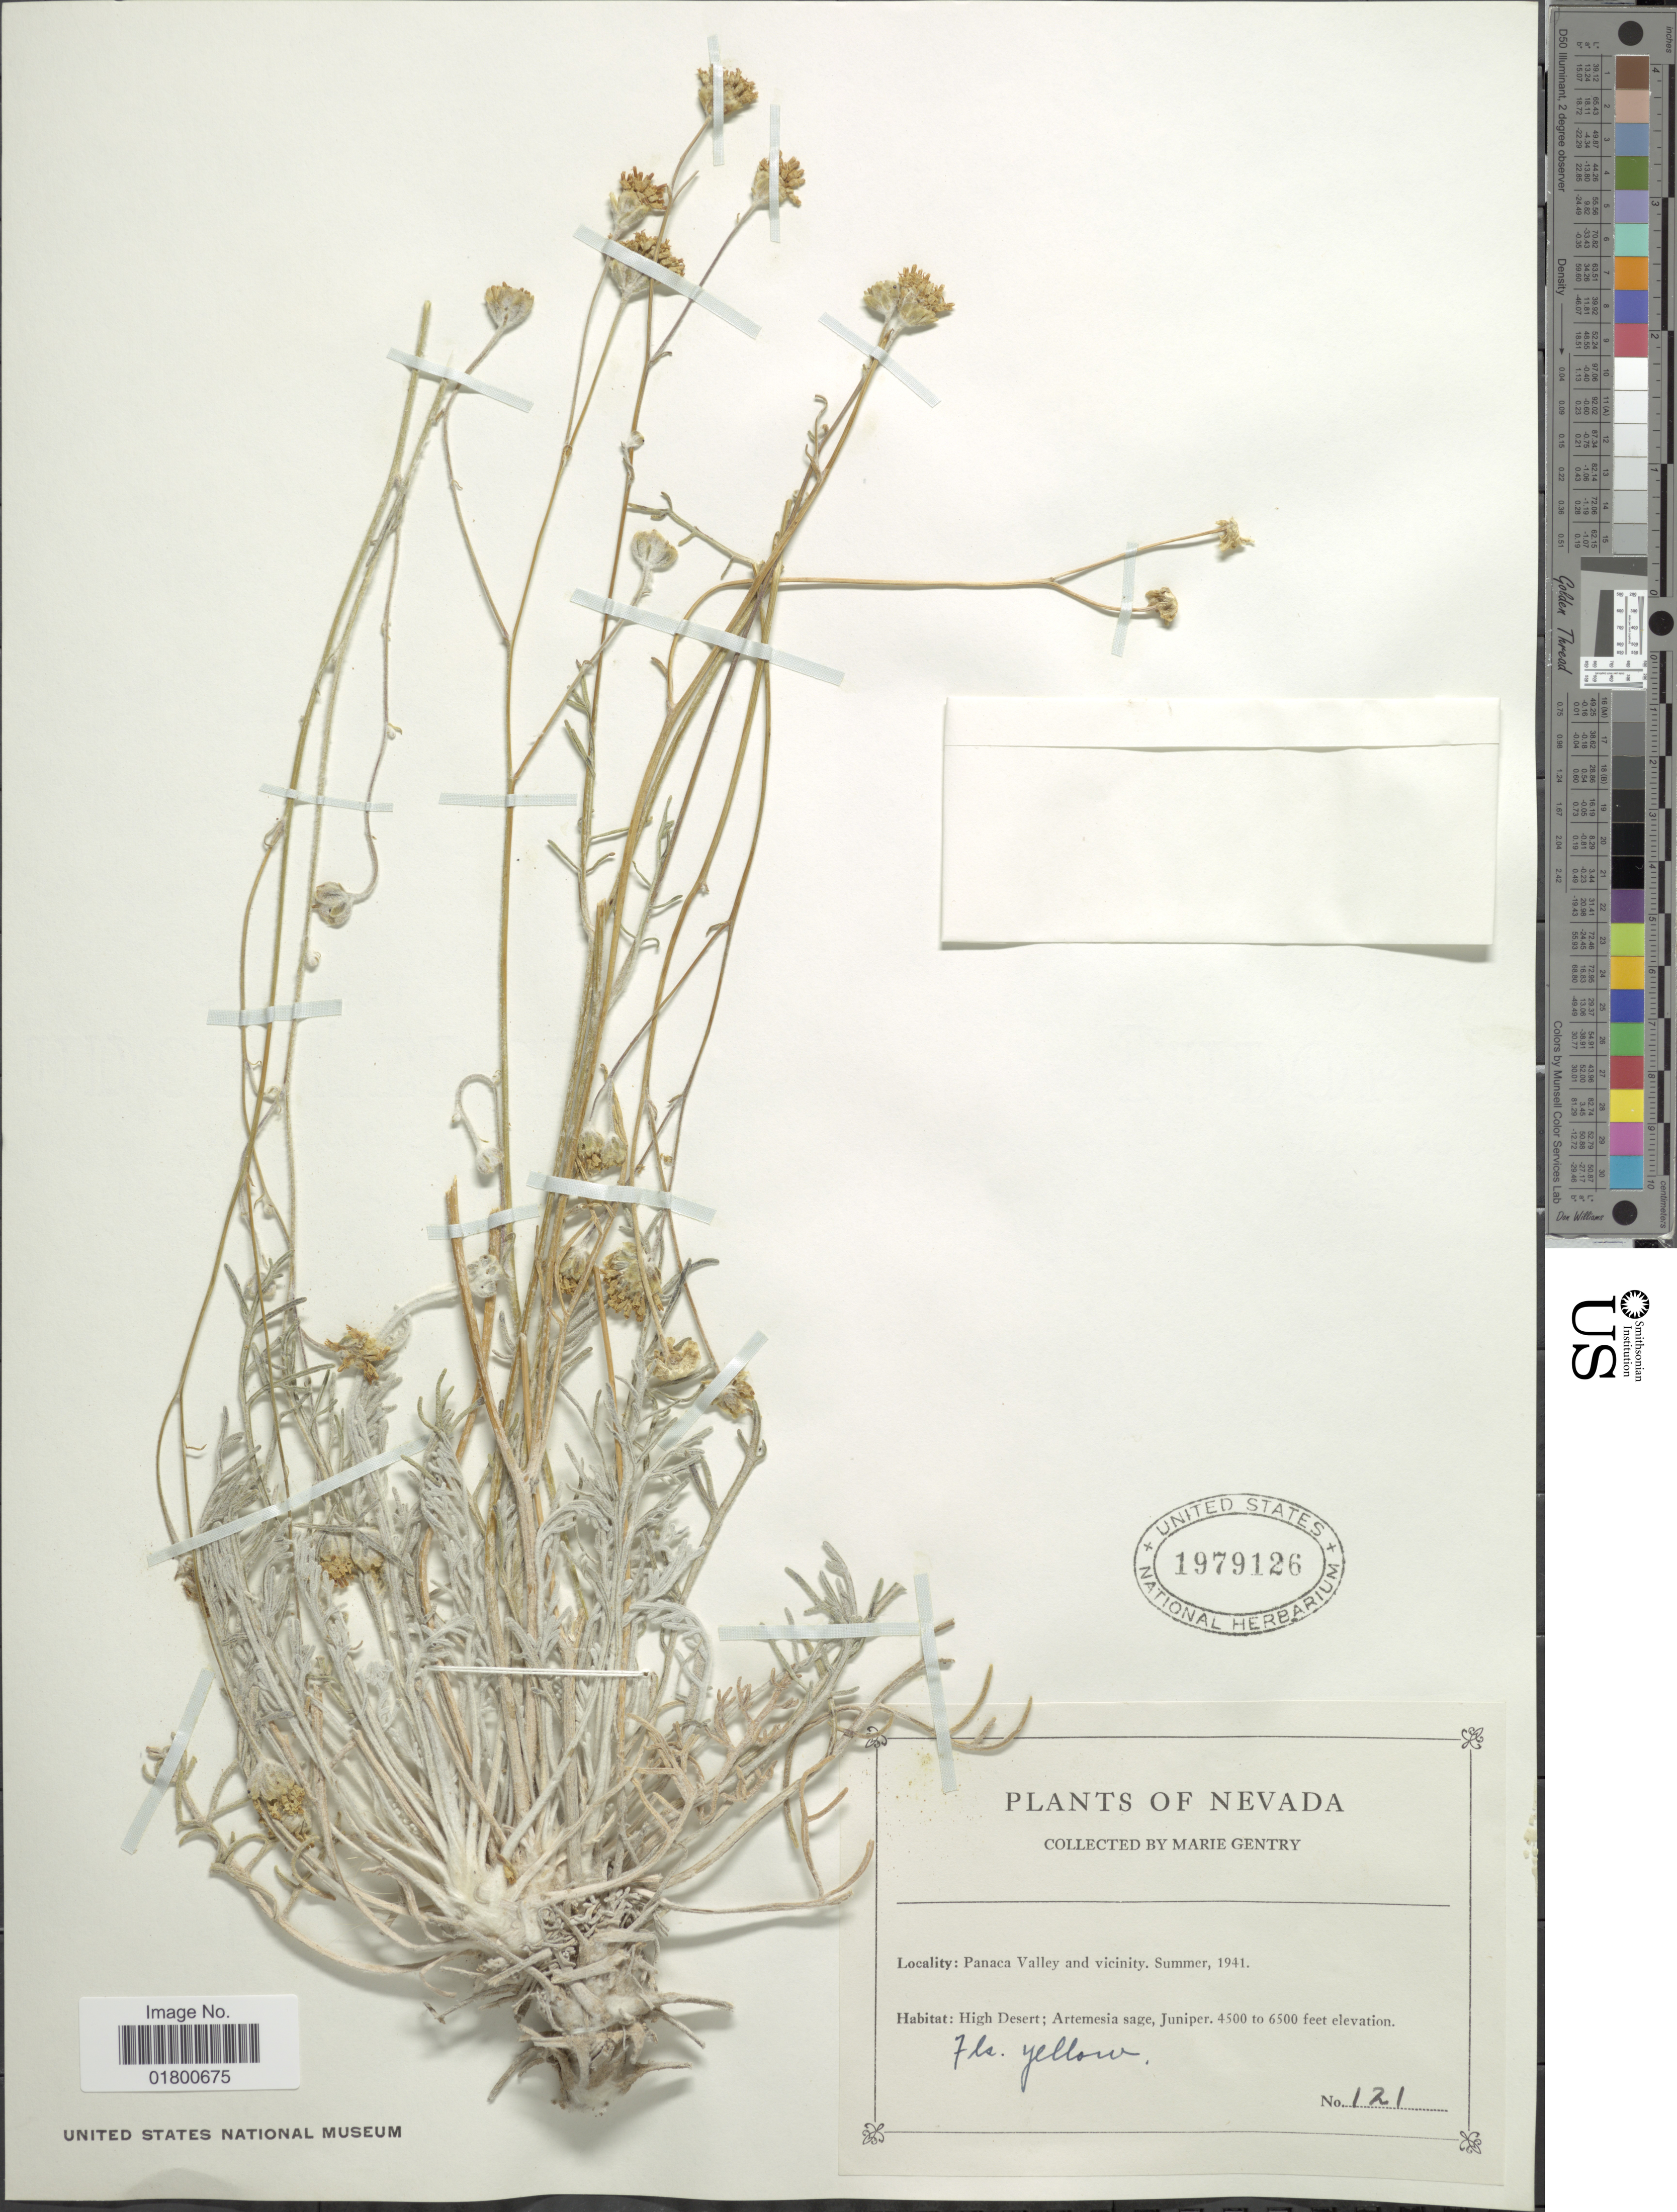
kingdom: Plantae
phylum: Tracheophyta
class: Magnoliopsida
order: Asterales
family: Asteraceae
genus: Eriophyllum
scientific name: Eriophyllum sp.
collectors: M. Gentry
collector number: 121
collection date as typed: summer 1941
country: United States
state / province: Nevada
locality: Panaca Valley and vicinity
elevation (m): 1372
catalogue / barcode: US 1979126